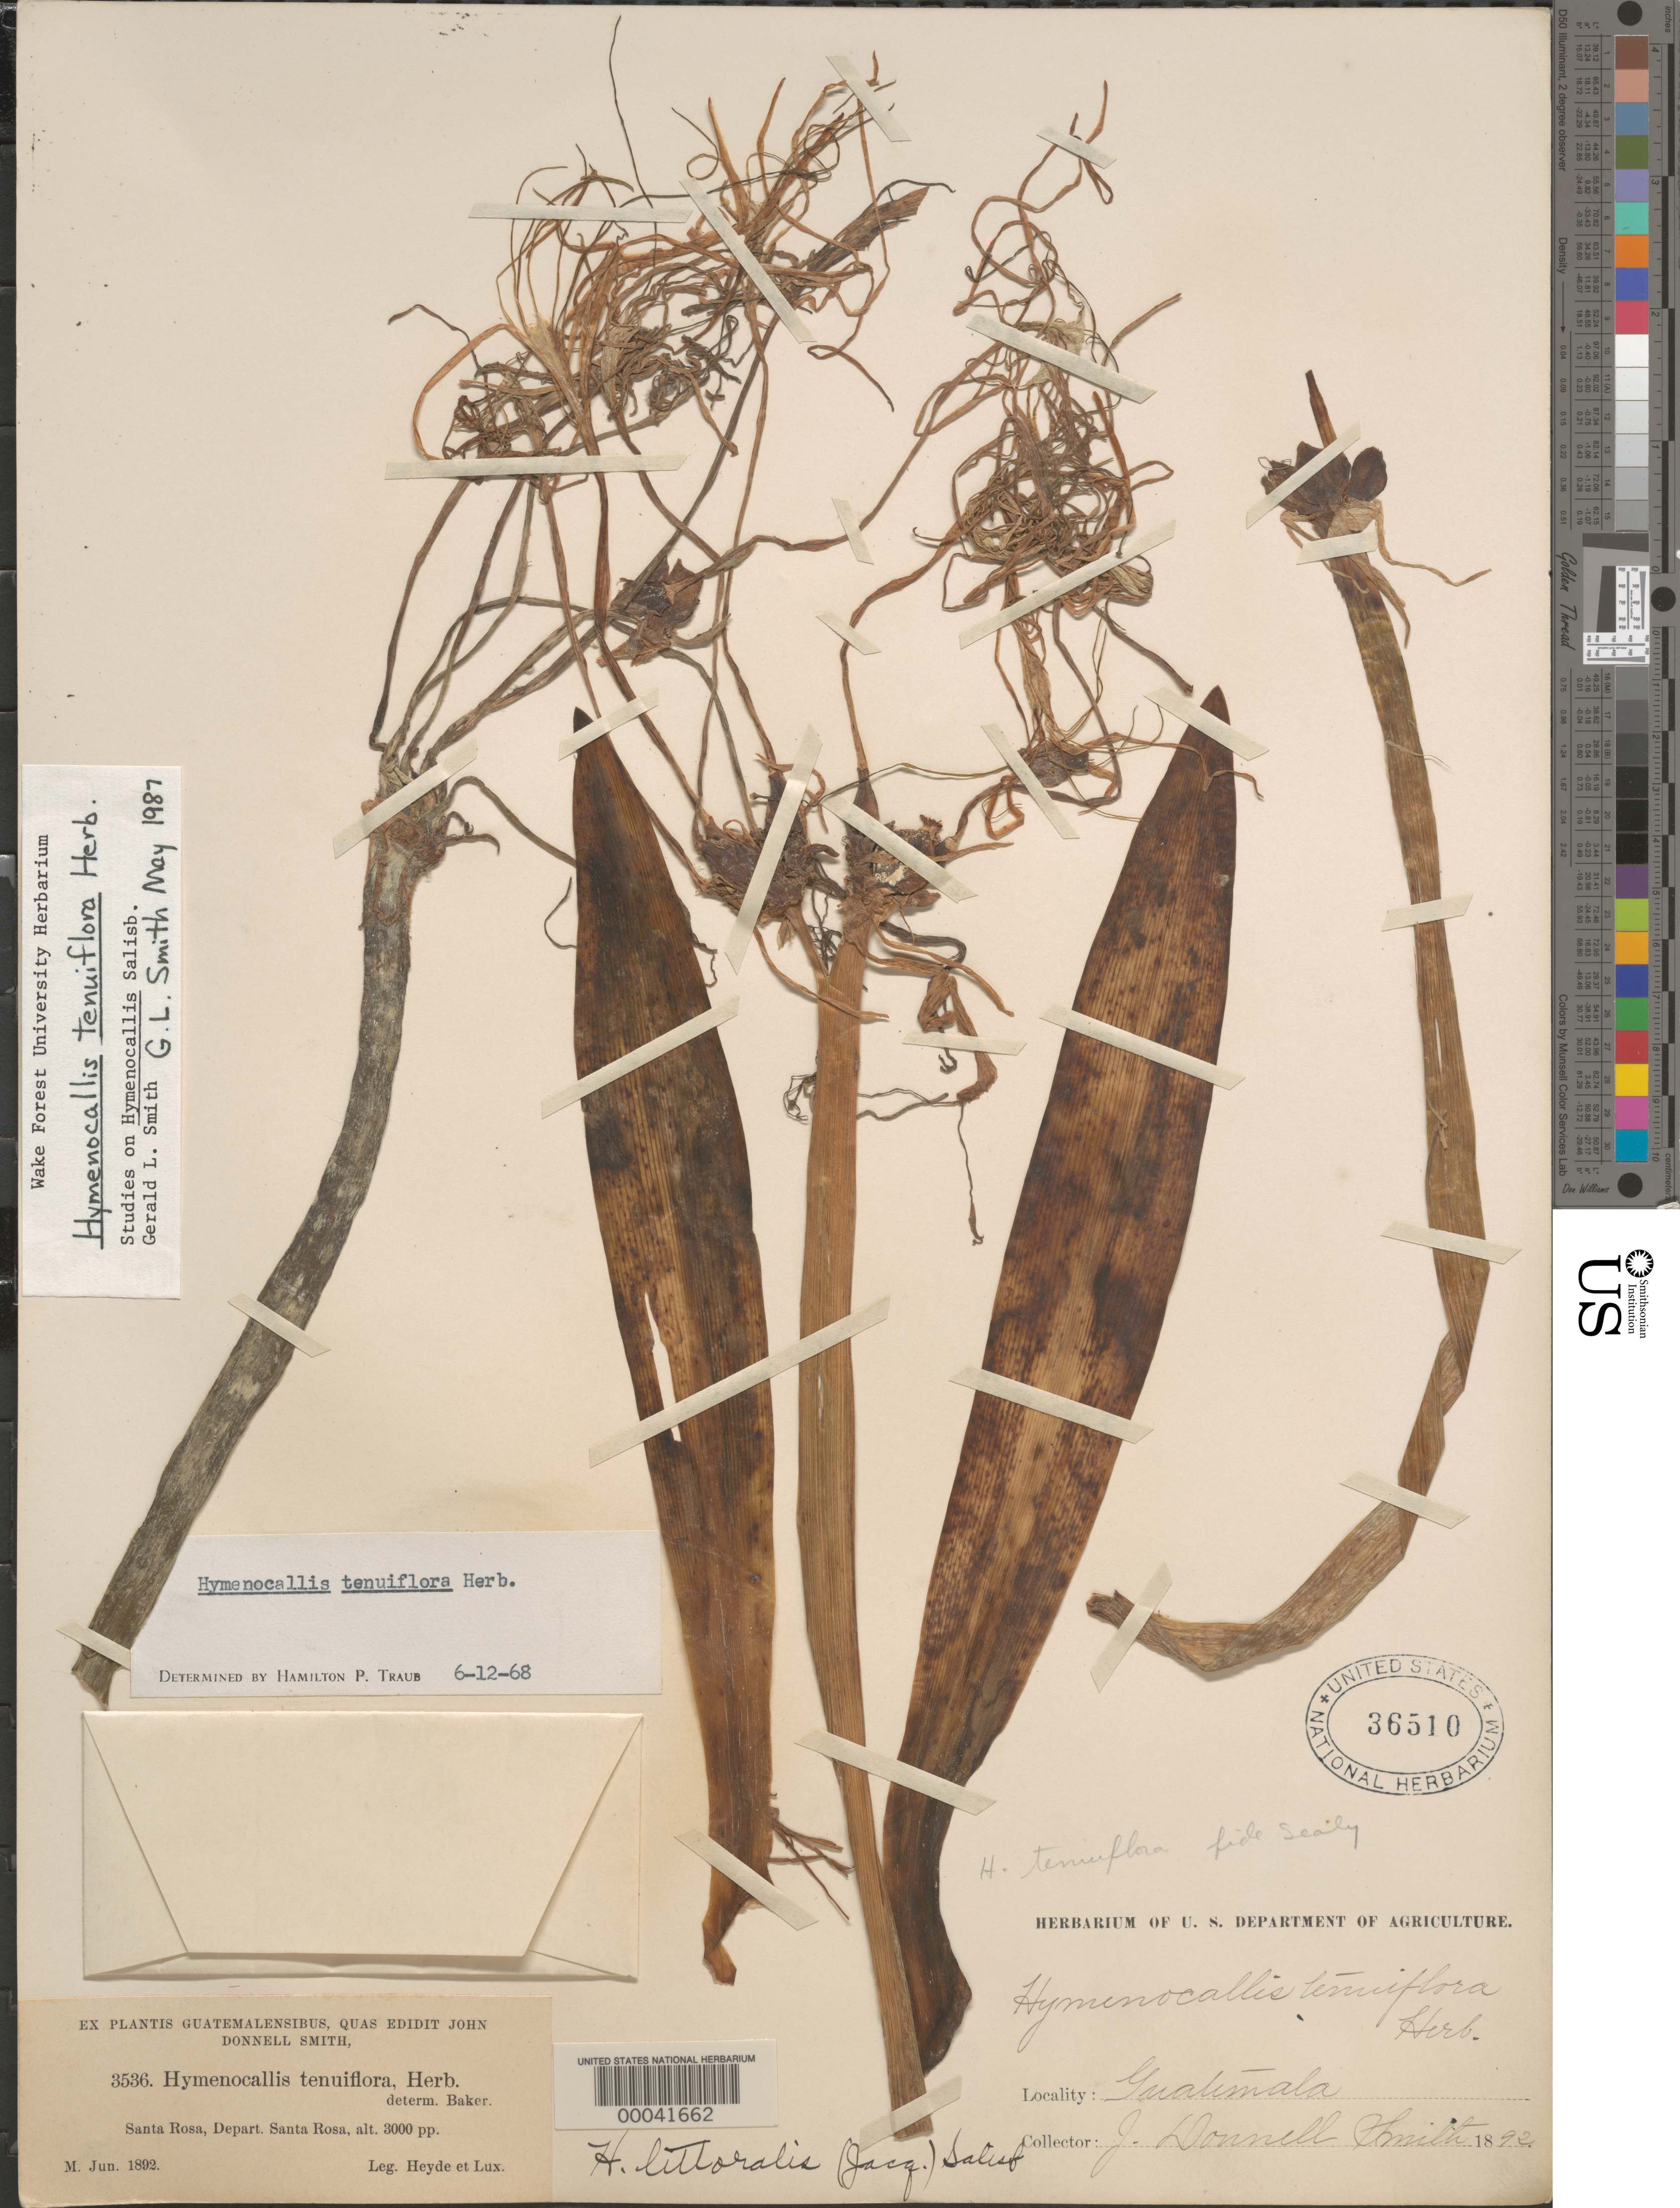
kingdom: Plantae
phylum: Tracheophyta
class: Liliopsida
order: Asparagales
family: Amaryllidaceae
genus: Hymenocallis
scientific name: Hymenocallis tenuiflora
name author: Herb.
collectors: J. Donnell Smith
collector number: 3536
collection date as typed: Jun 1892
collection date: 1892-06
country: Guatemala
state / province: Santa Rosa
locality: Santa Rosa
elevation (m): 914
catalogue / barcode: US 36510